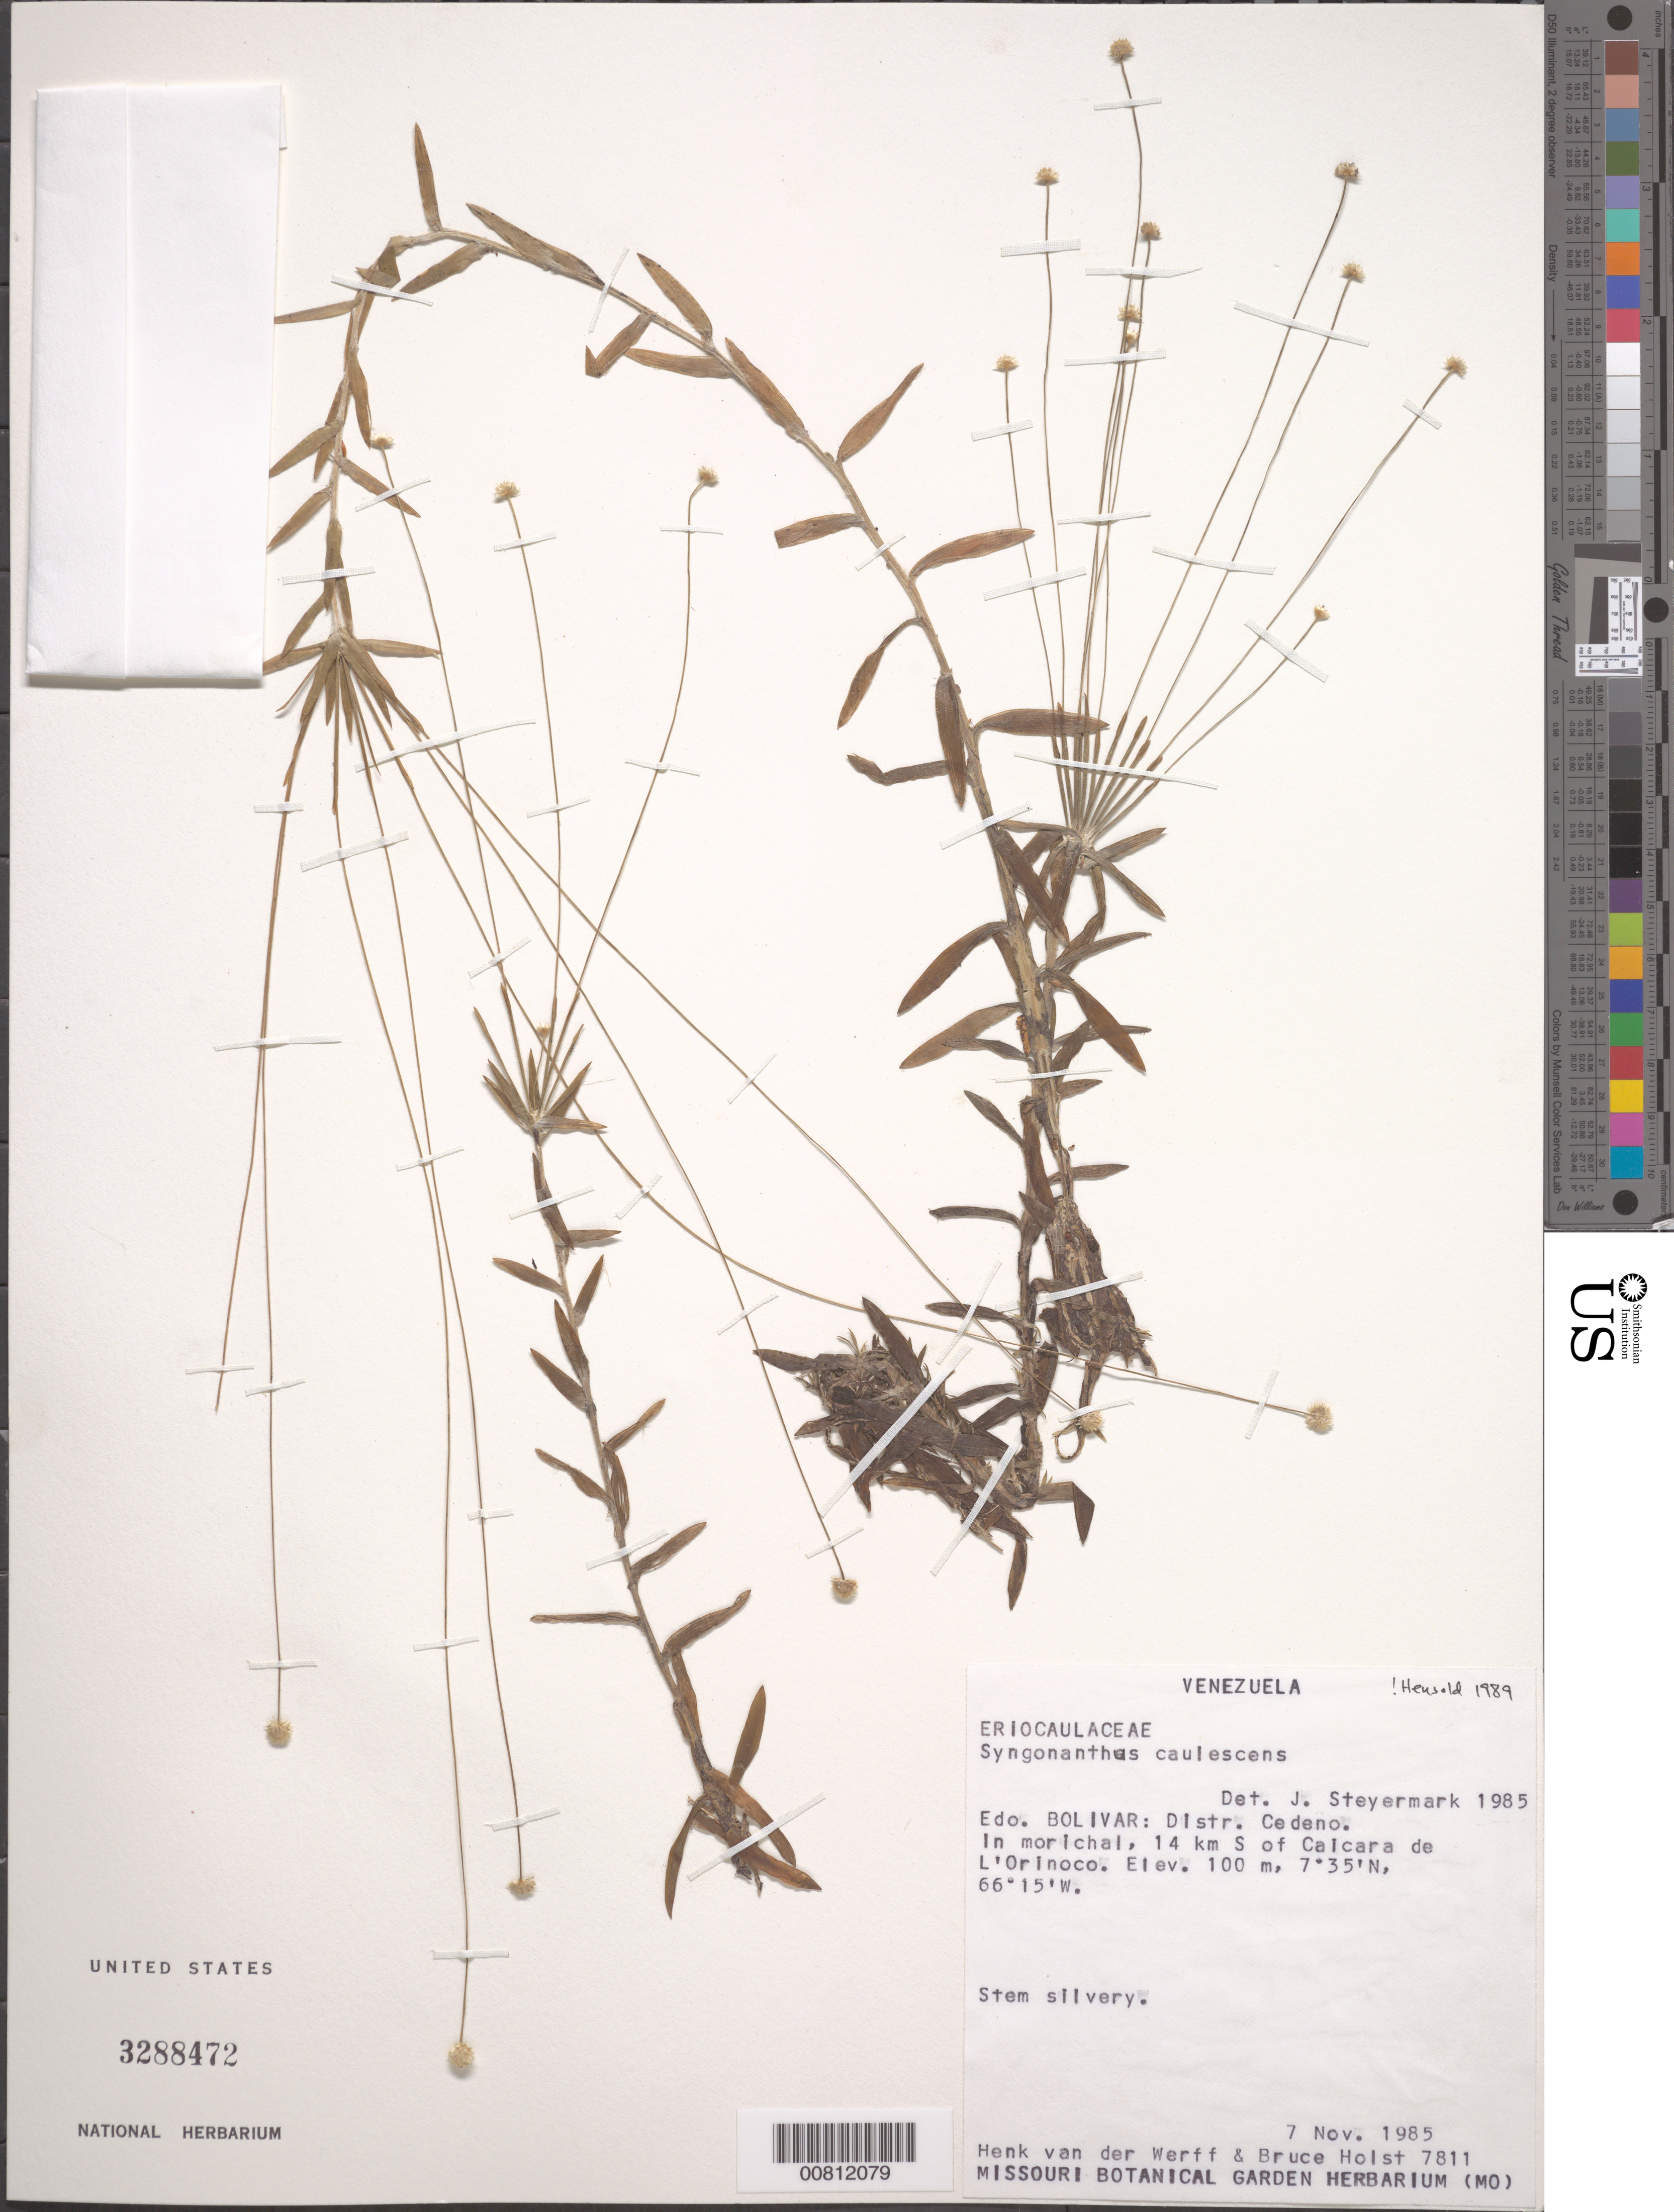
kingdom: Plantae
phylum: Tracheophyta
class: Liliopsida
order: Poales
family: Eriocaulaceae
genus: Syngonanthus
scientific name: Syngonanthus caulescens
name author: (Poir.) Ruhland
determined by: Steyermark, Julian A., (VEN)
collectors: H. van der Werff & B. Holst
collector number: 7811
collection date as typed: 7-Nov-85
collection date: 1985-11-07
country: Venezuela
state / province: Bolívar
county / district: Cedeño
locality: Calcara de l'Orinoco, 14 km S of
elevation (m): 100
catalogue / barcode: US 3288472